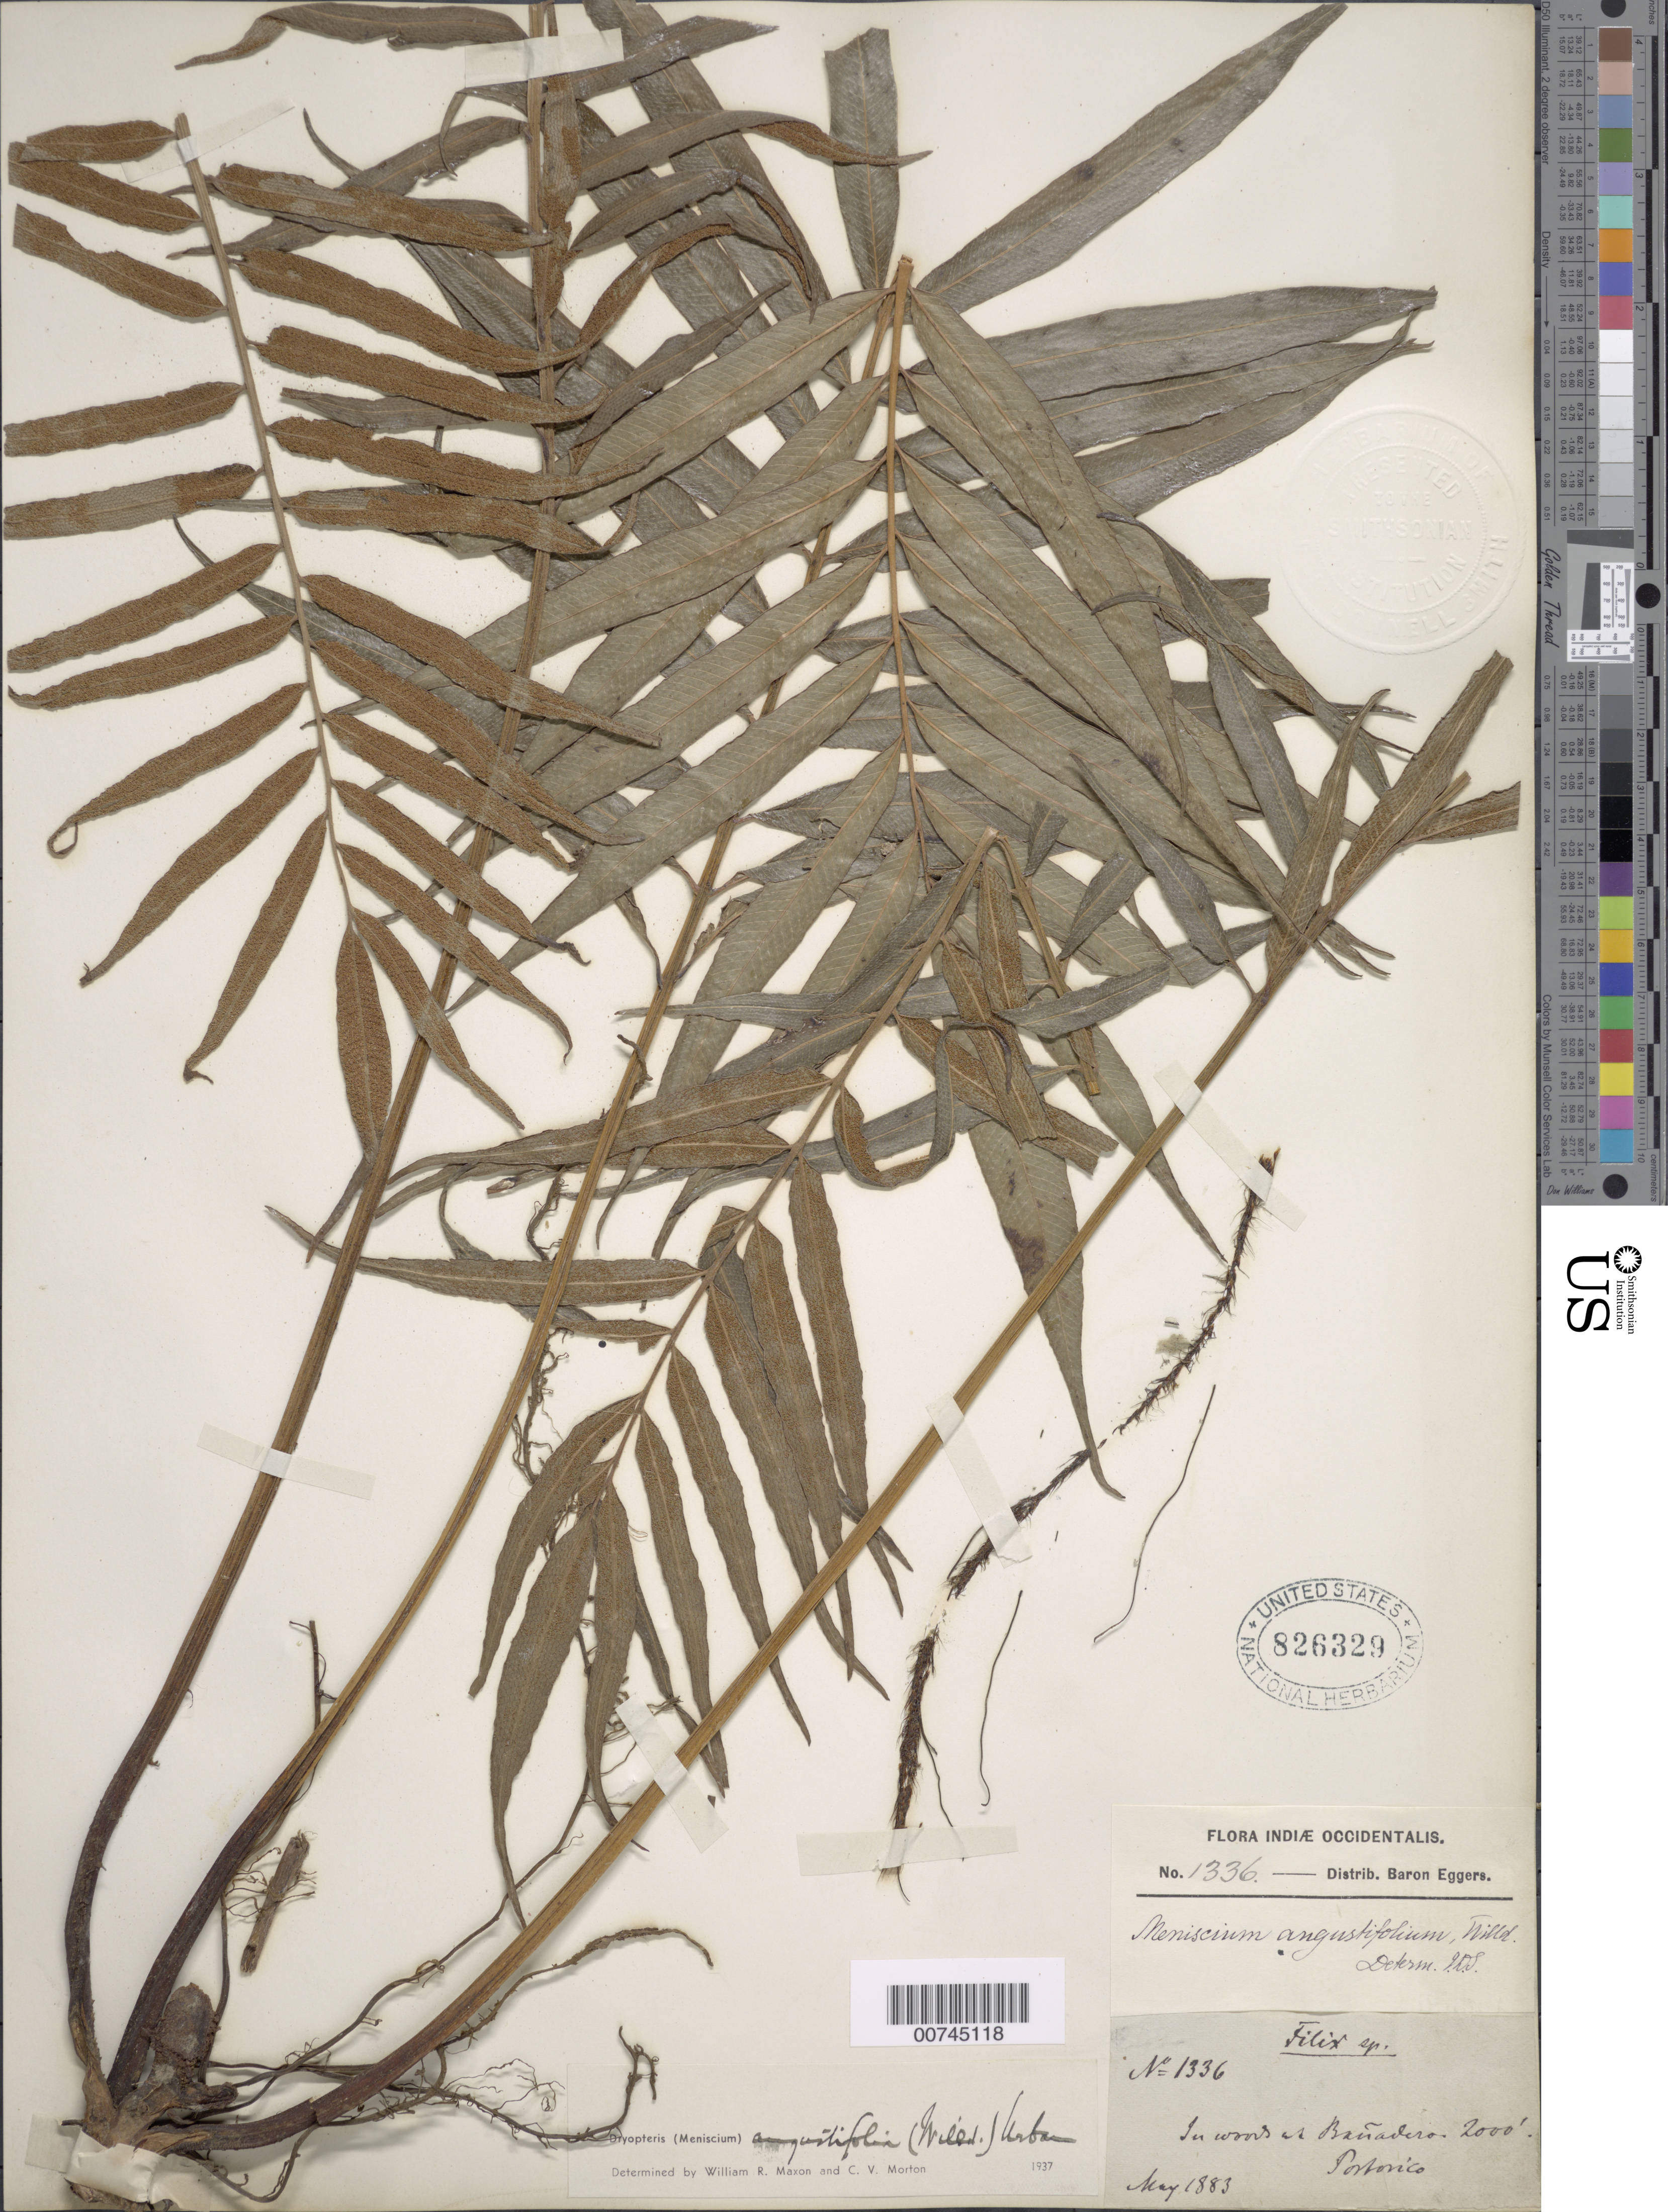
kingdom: Plantae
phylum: Tracheophyta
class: Polypodiopsida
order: Polypodiales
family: Thelypteridaceae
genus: Meniscium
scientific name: Meniscium angustifolium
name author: Willd.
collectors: H. F. A. von Eggers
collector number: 1336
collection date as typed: May 1883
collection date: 1883-05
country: Puerto Rico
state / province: Río Grande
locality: In woods at Bañadera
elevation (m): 610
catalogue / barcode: US 826329